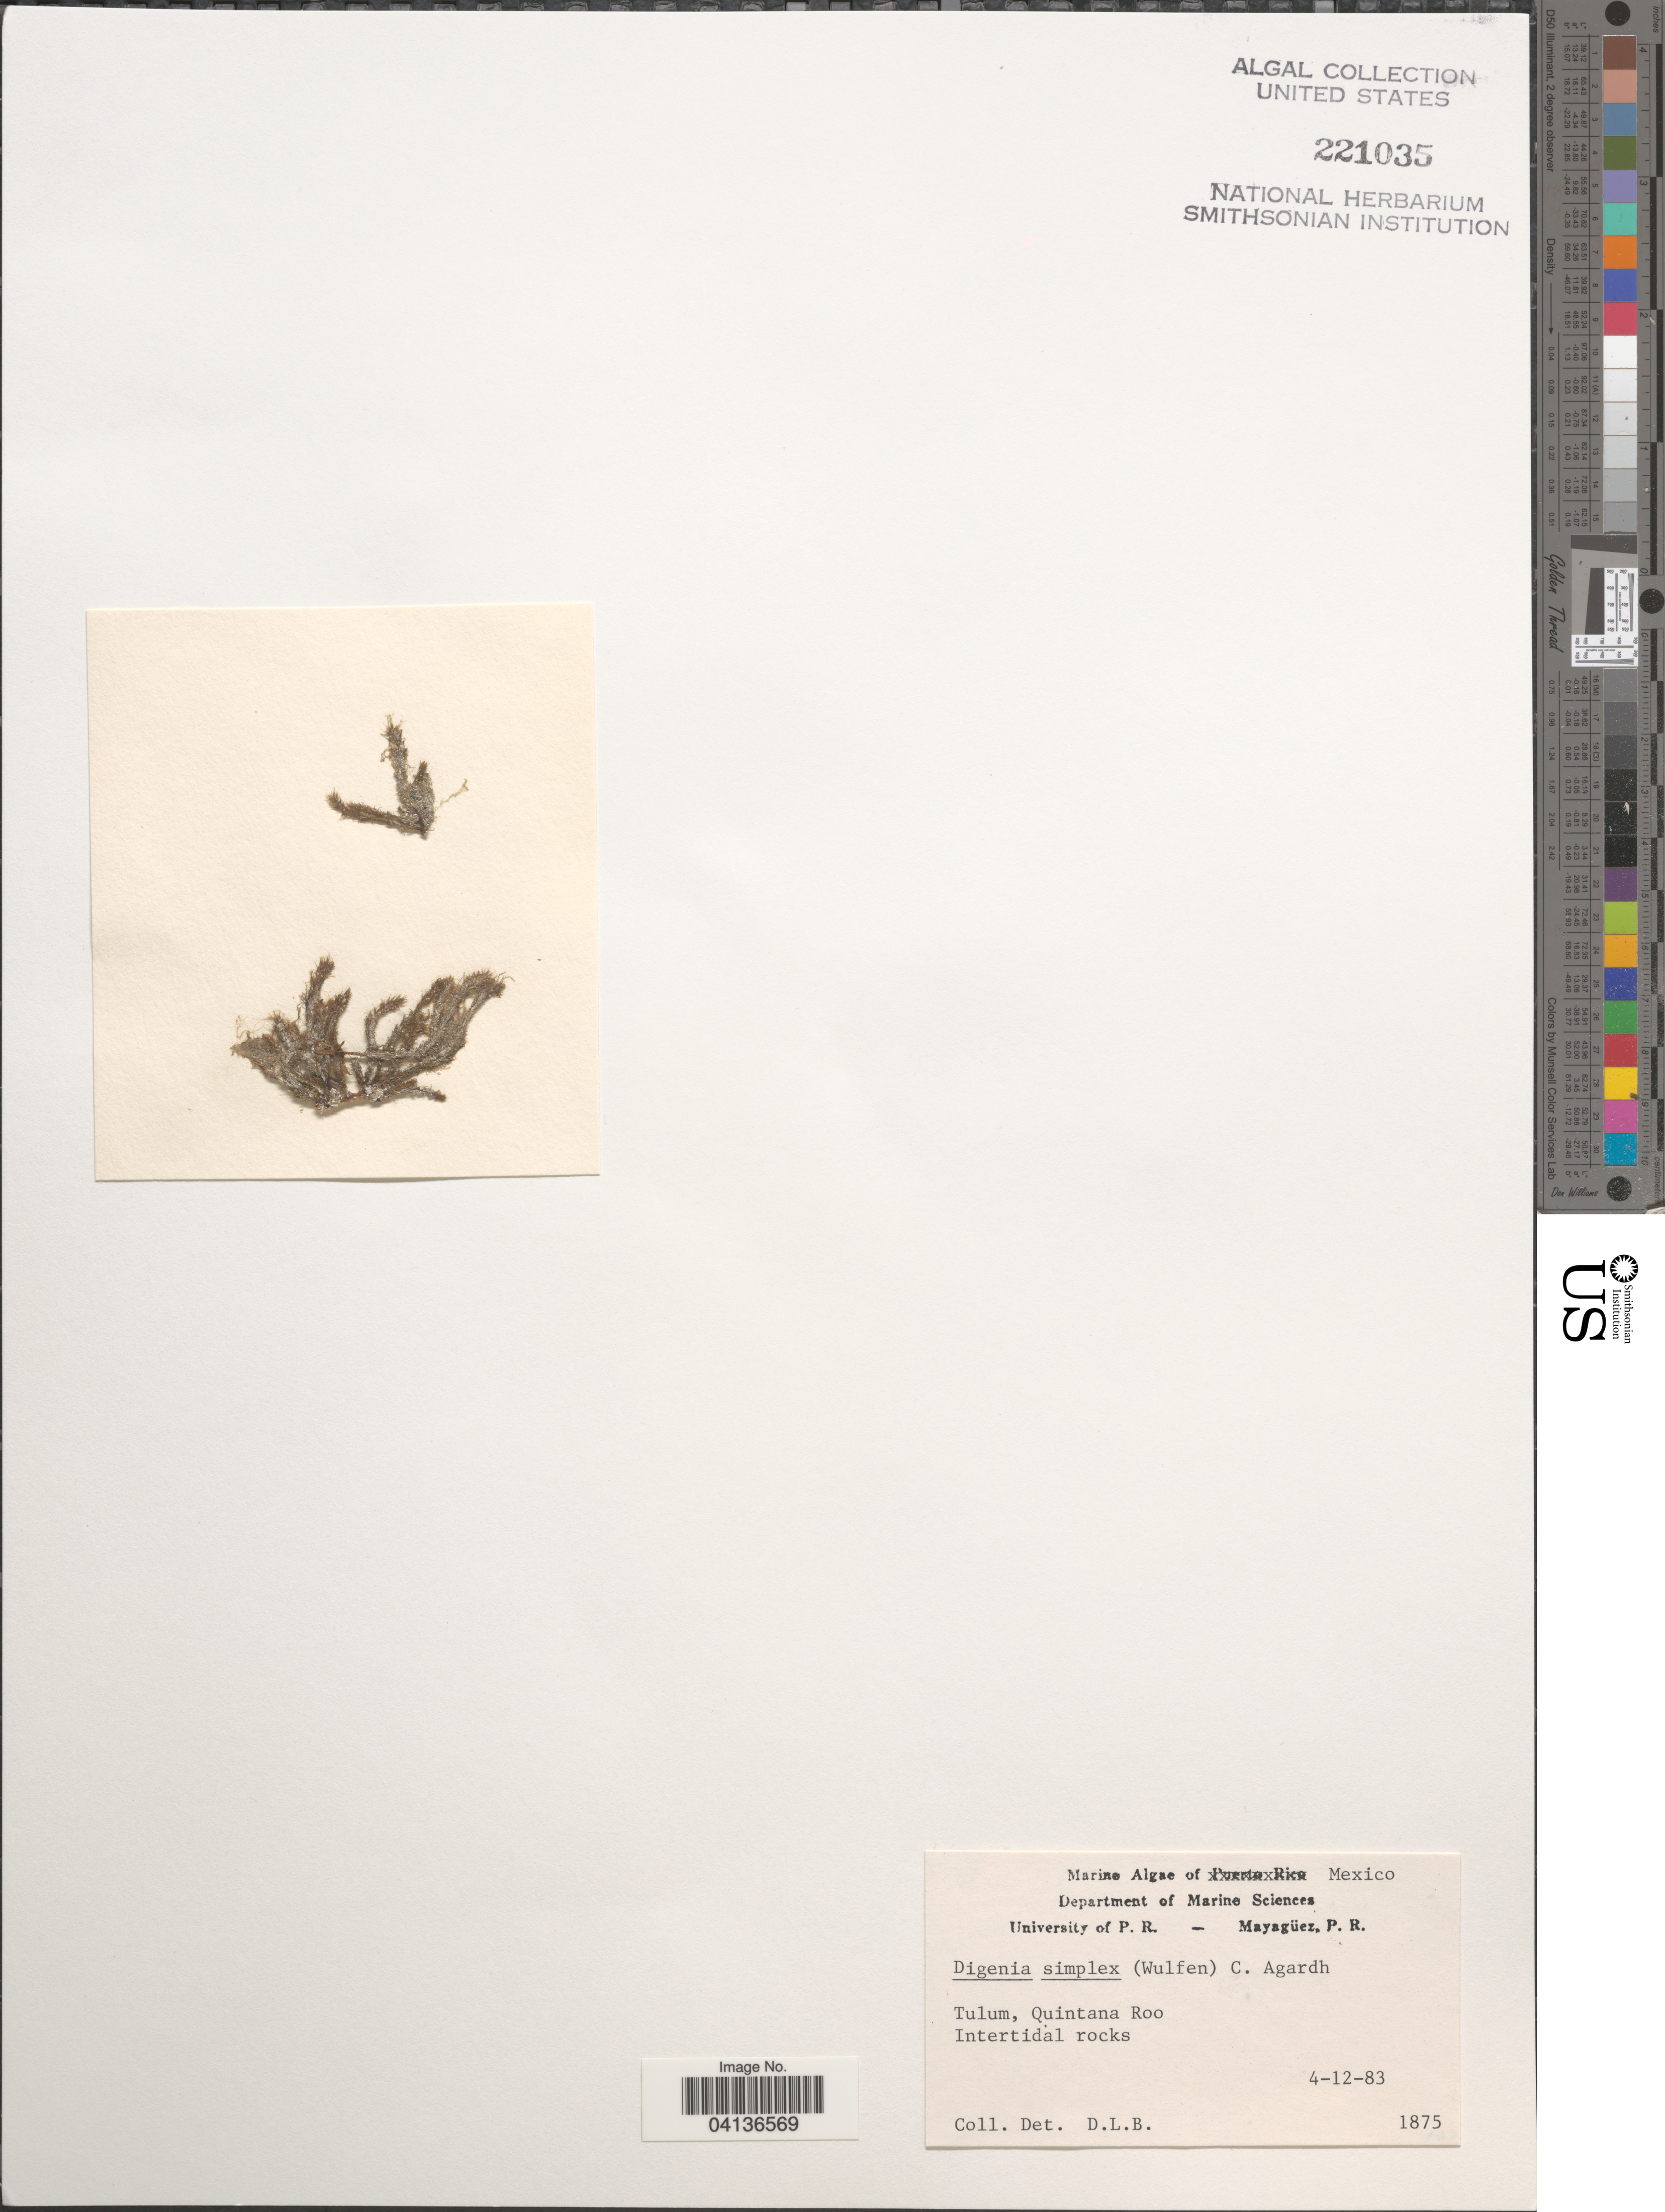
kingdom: Plantae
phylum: Rhodophyta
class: Florideophyceae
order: Ceramiales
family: Rhodomelaceae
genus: Digenea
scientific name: Digenea simplex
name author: (Wulfen) C. Agardh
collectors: D. L. B.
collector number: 1875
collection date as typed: Transcribed d/m/y: 4/12/83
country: Mexico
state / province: Quintana Roo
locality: Tulum.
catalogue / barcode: US 221035